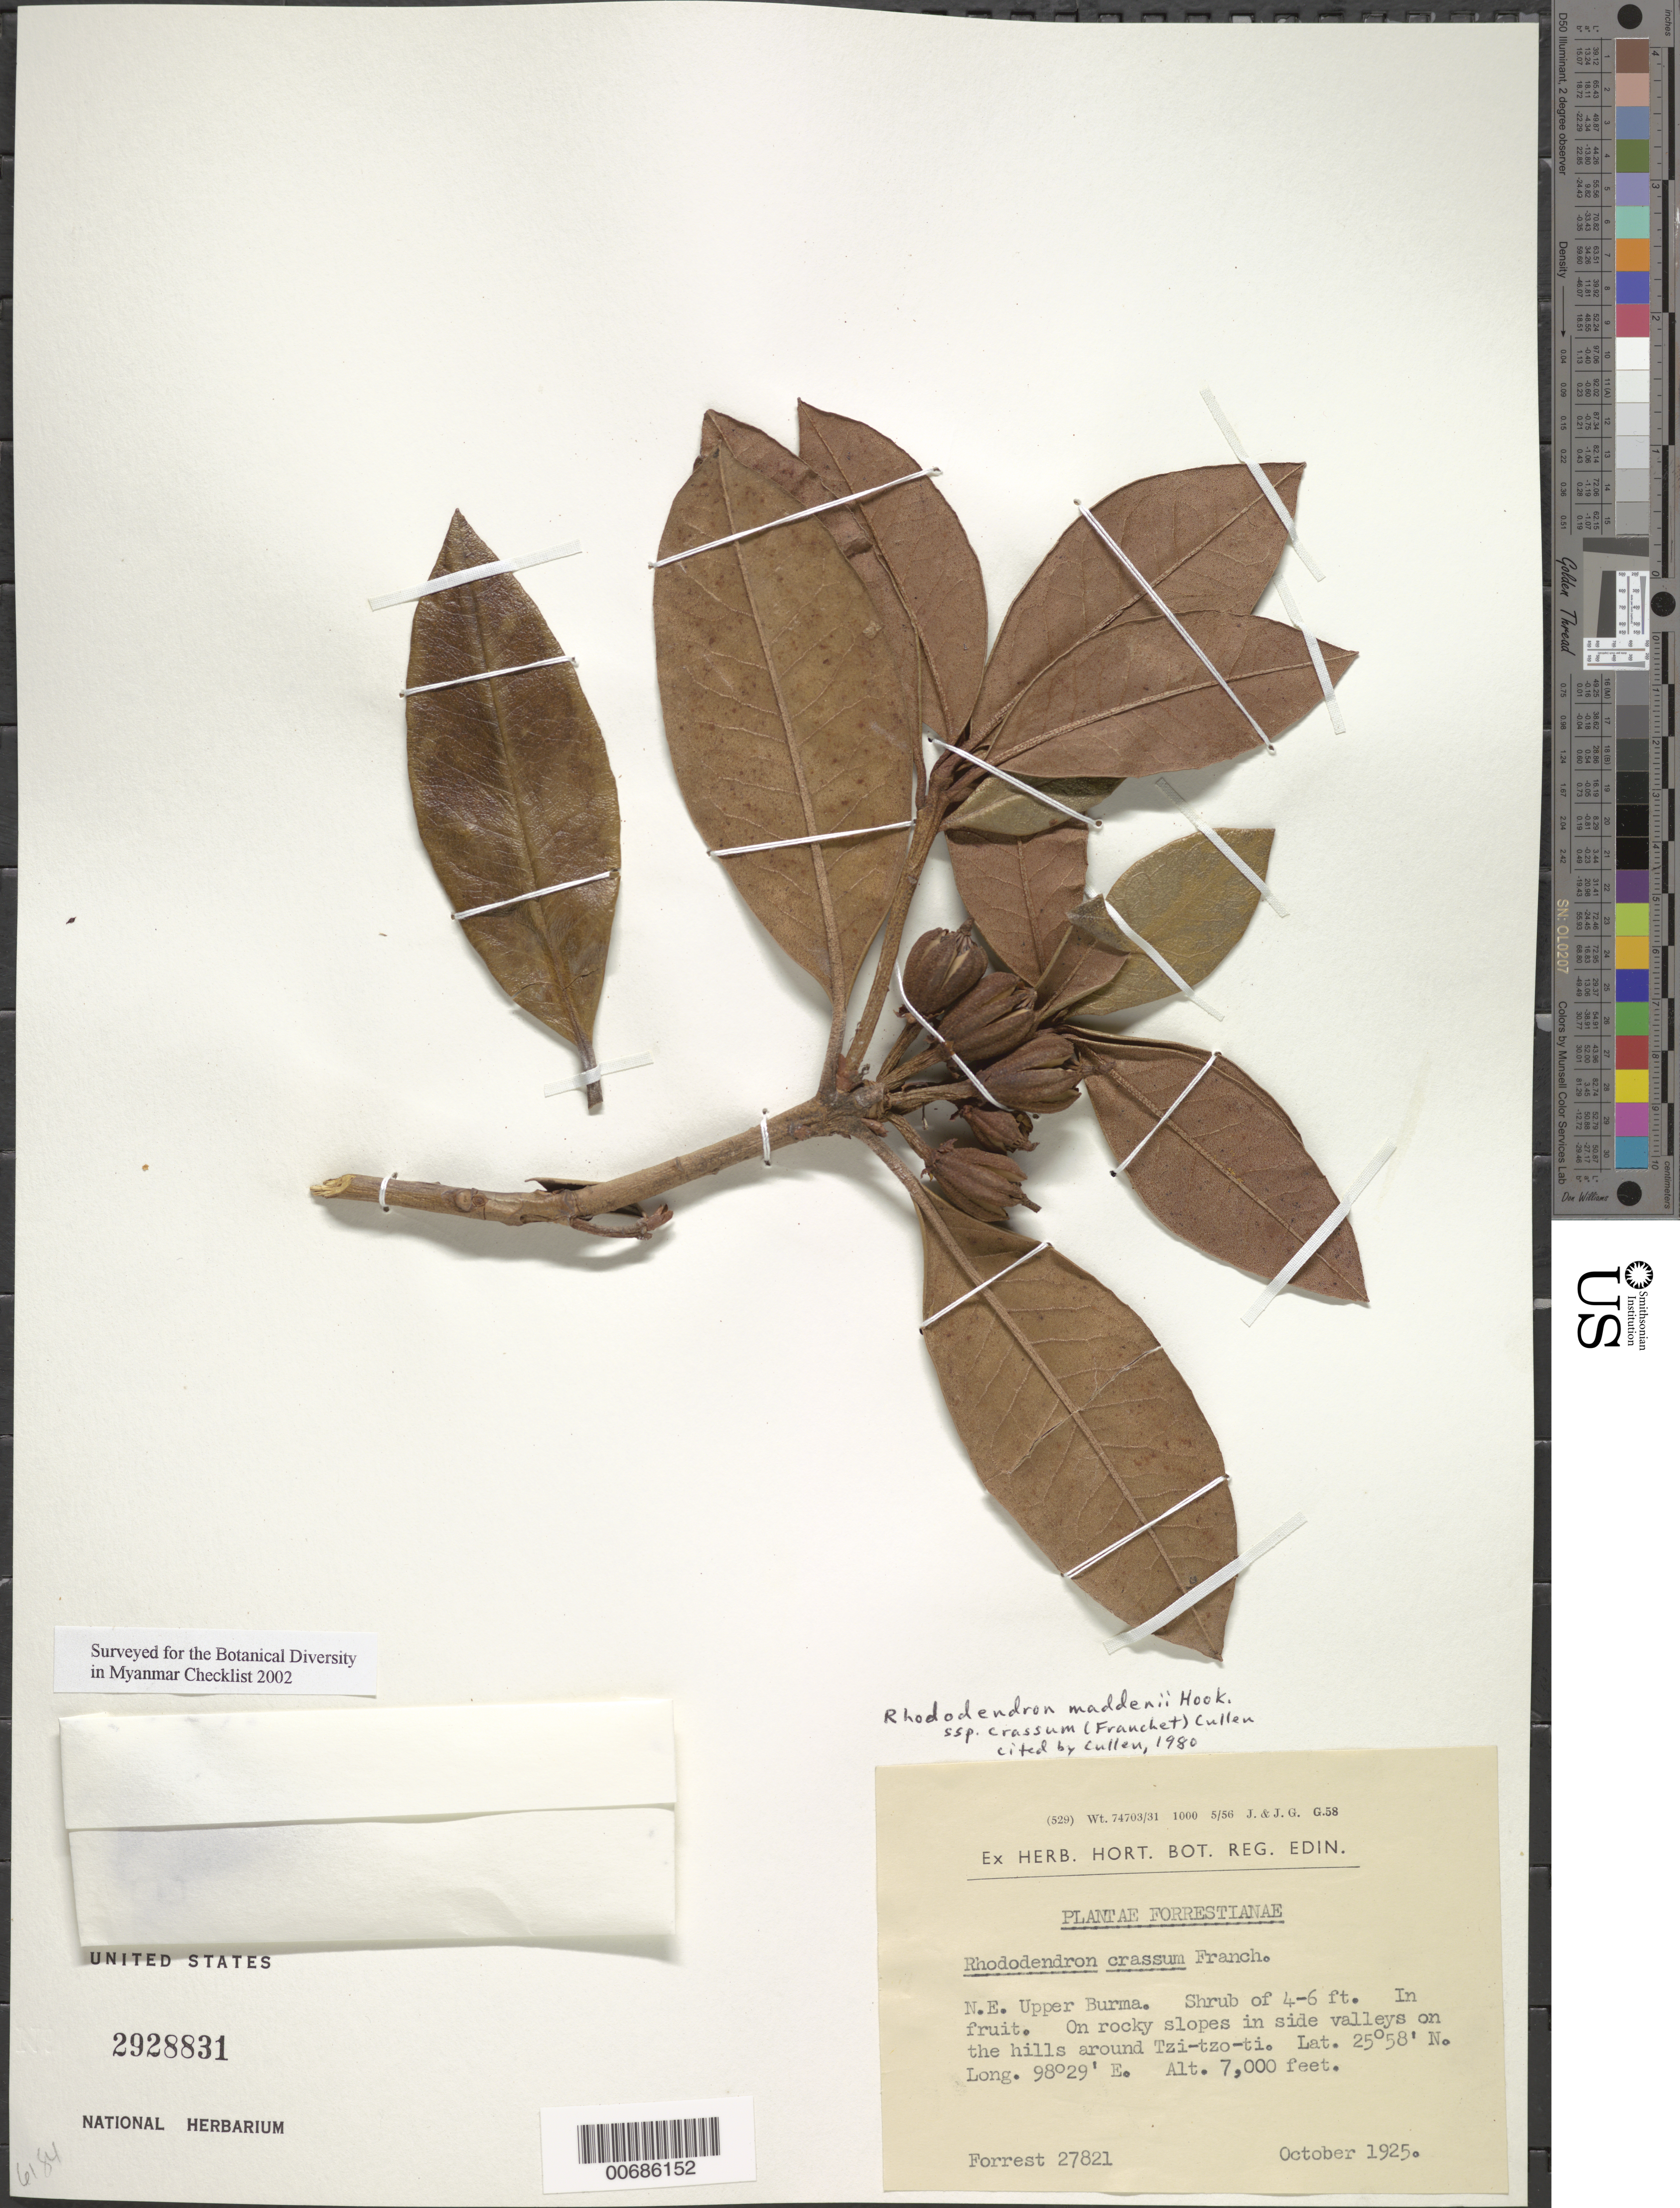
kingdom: Plantae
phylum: Tracheophyta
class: Magnoliopsida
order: Ericales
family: Ericaceae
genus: Rhododendron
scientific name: Rhododendron maddenii subsp. crassum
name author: (Franch.) Cullen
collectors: G. Forrest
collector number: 27821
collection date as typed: Oct 1925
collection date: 1925-10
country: Myanmar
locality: N.E. Upper Burma, Tzi-tzo-ti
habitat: On rocky slopes in side valleys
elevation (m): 2134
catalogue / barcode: US 2928831